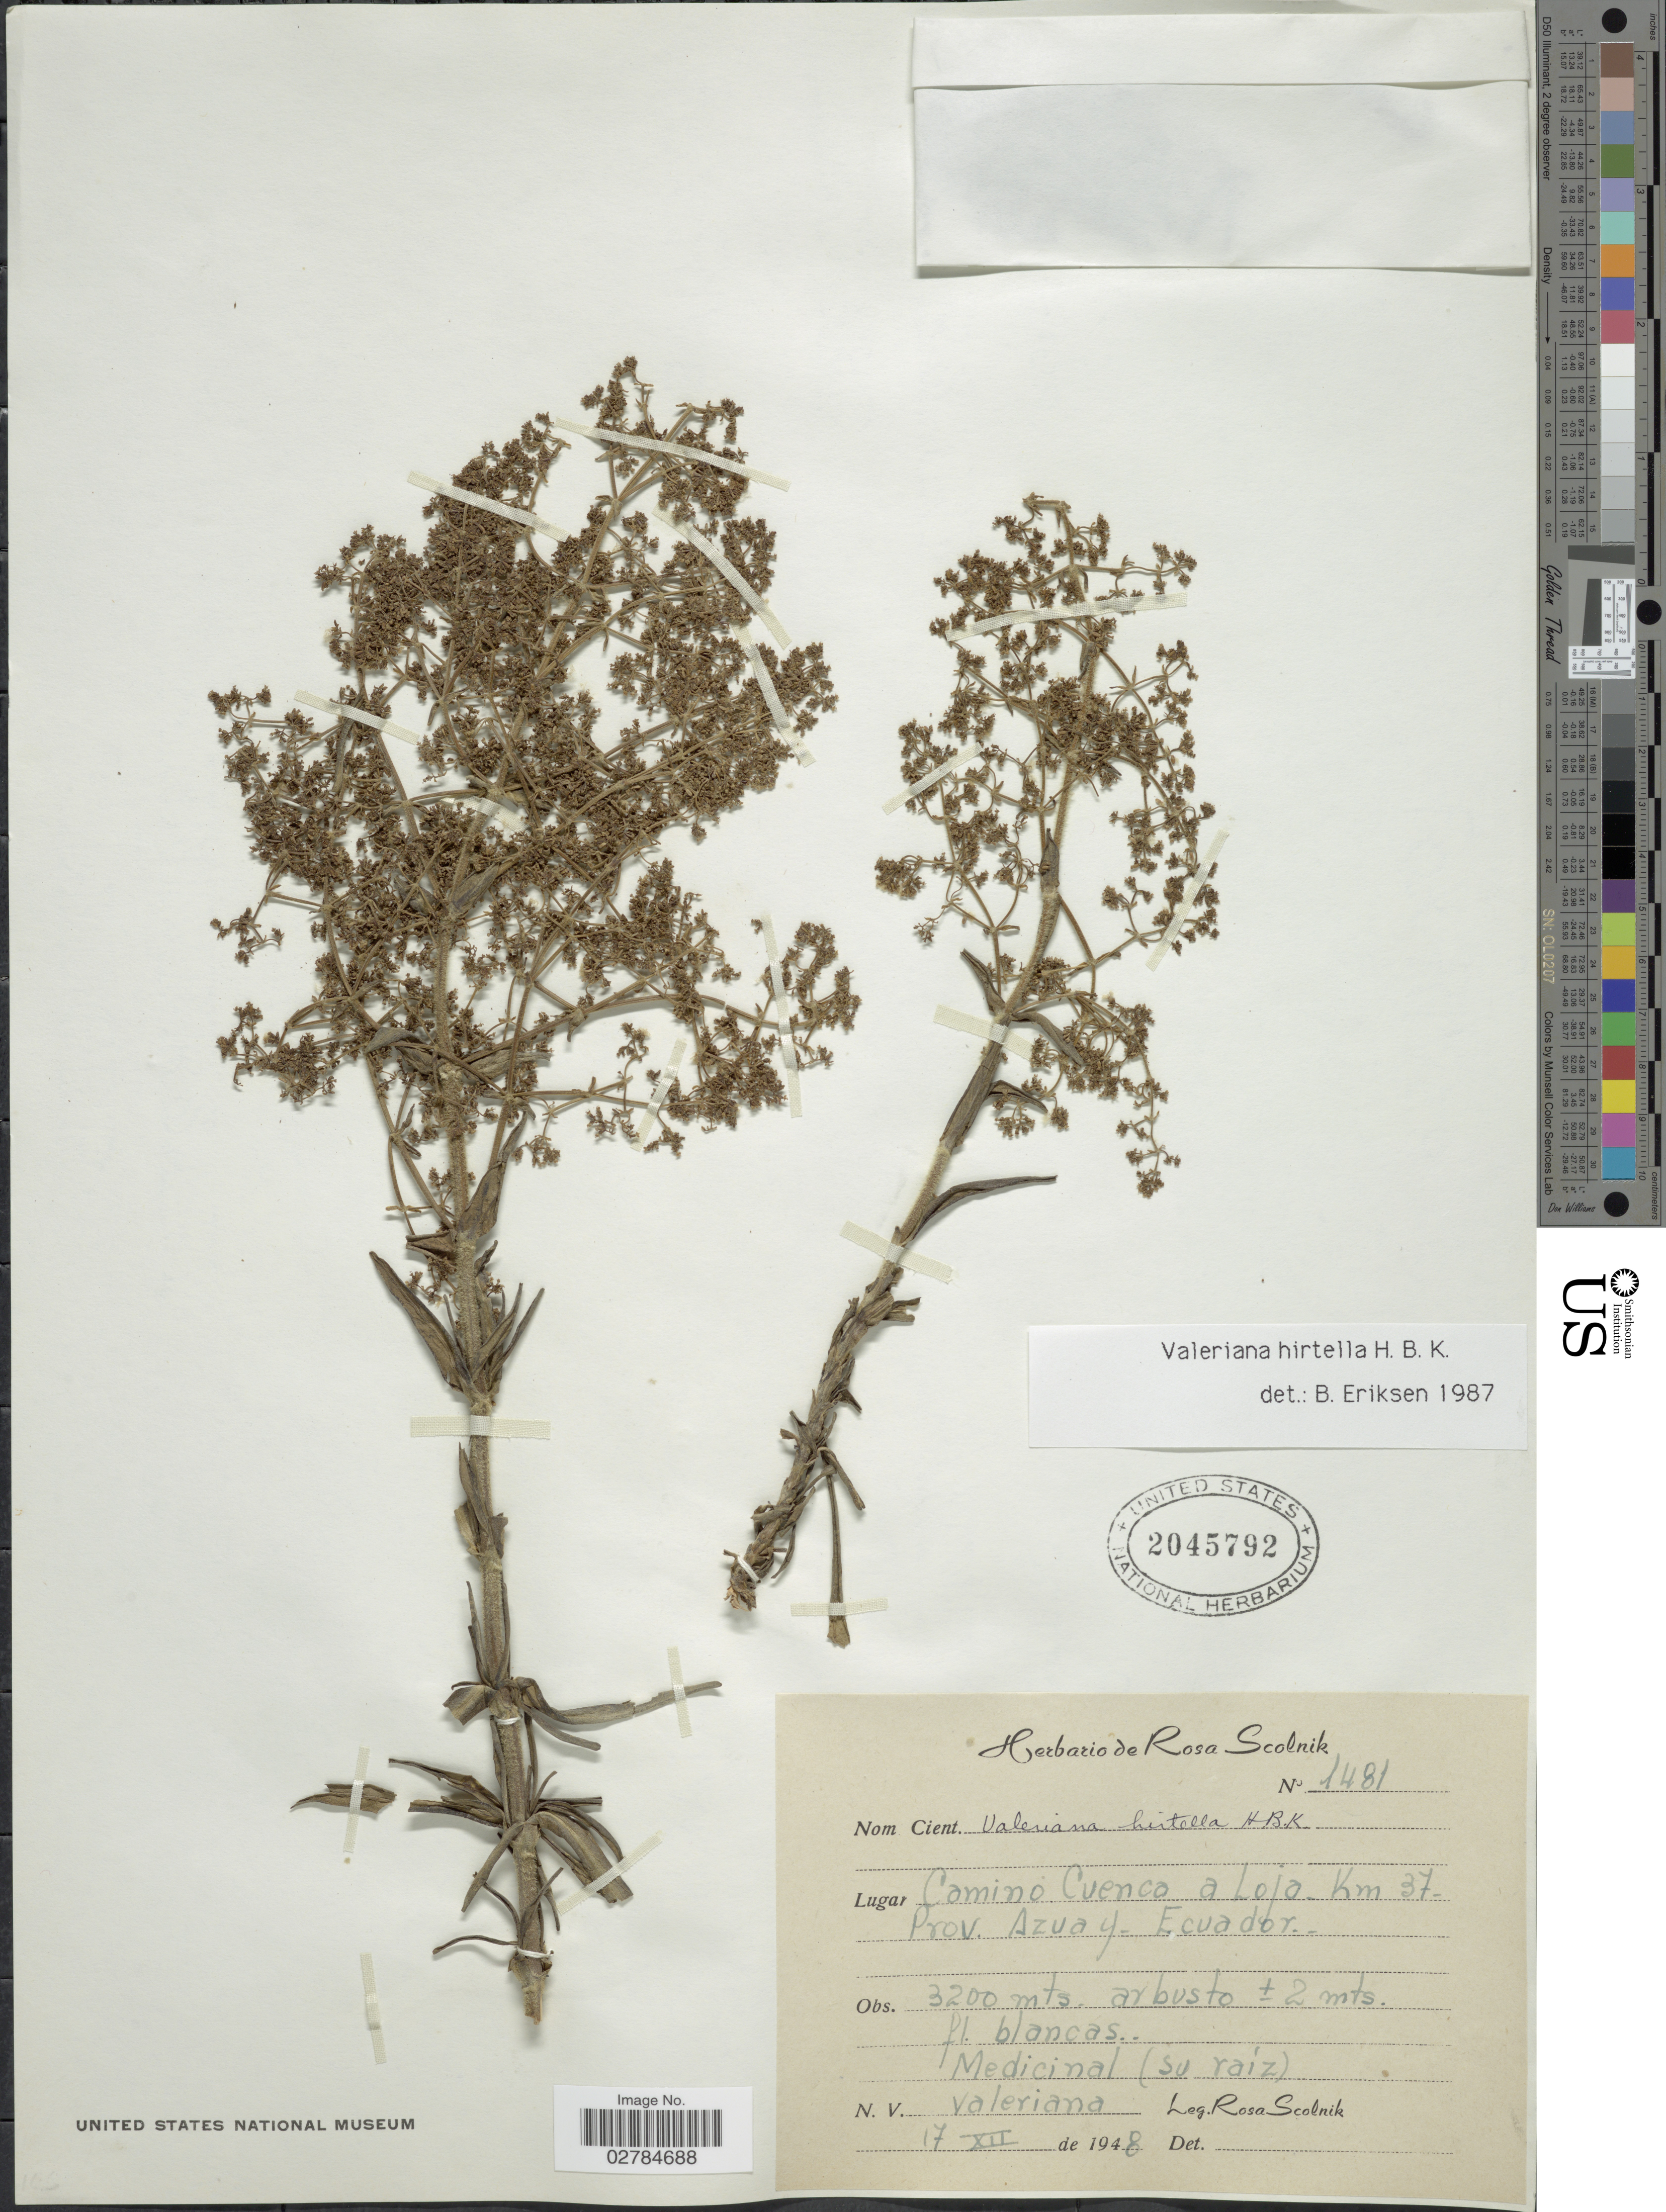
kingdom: Plantae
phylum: Tracheophyta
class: Magnoliopsida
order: Dipsacales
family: Caprifoliaceae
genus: Valeriana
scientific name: Valeriana hirtella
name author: Kunth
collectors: R. Scolnik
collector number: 1481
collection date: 1948-12-17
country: Ecuador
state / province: Azuay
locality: Camino Cuenca a Loja. Km 37. Prov Azuay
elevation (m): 3200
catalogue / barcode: US 2045792